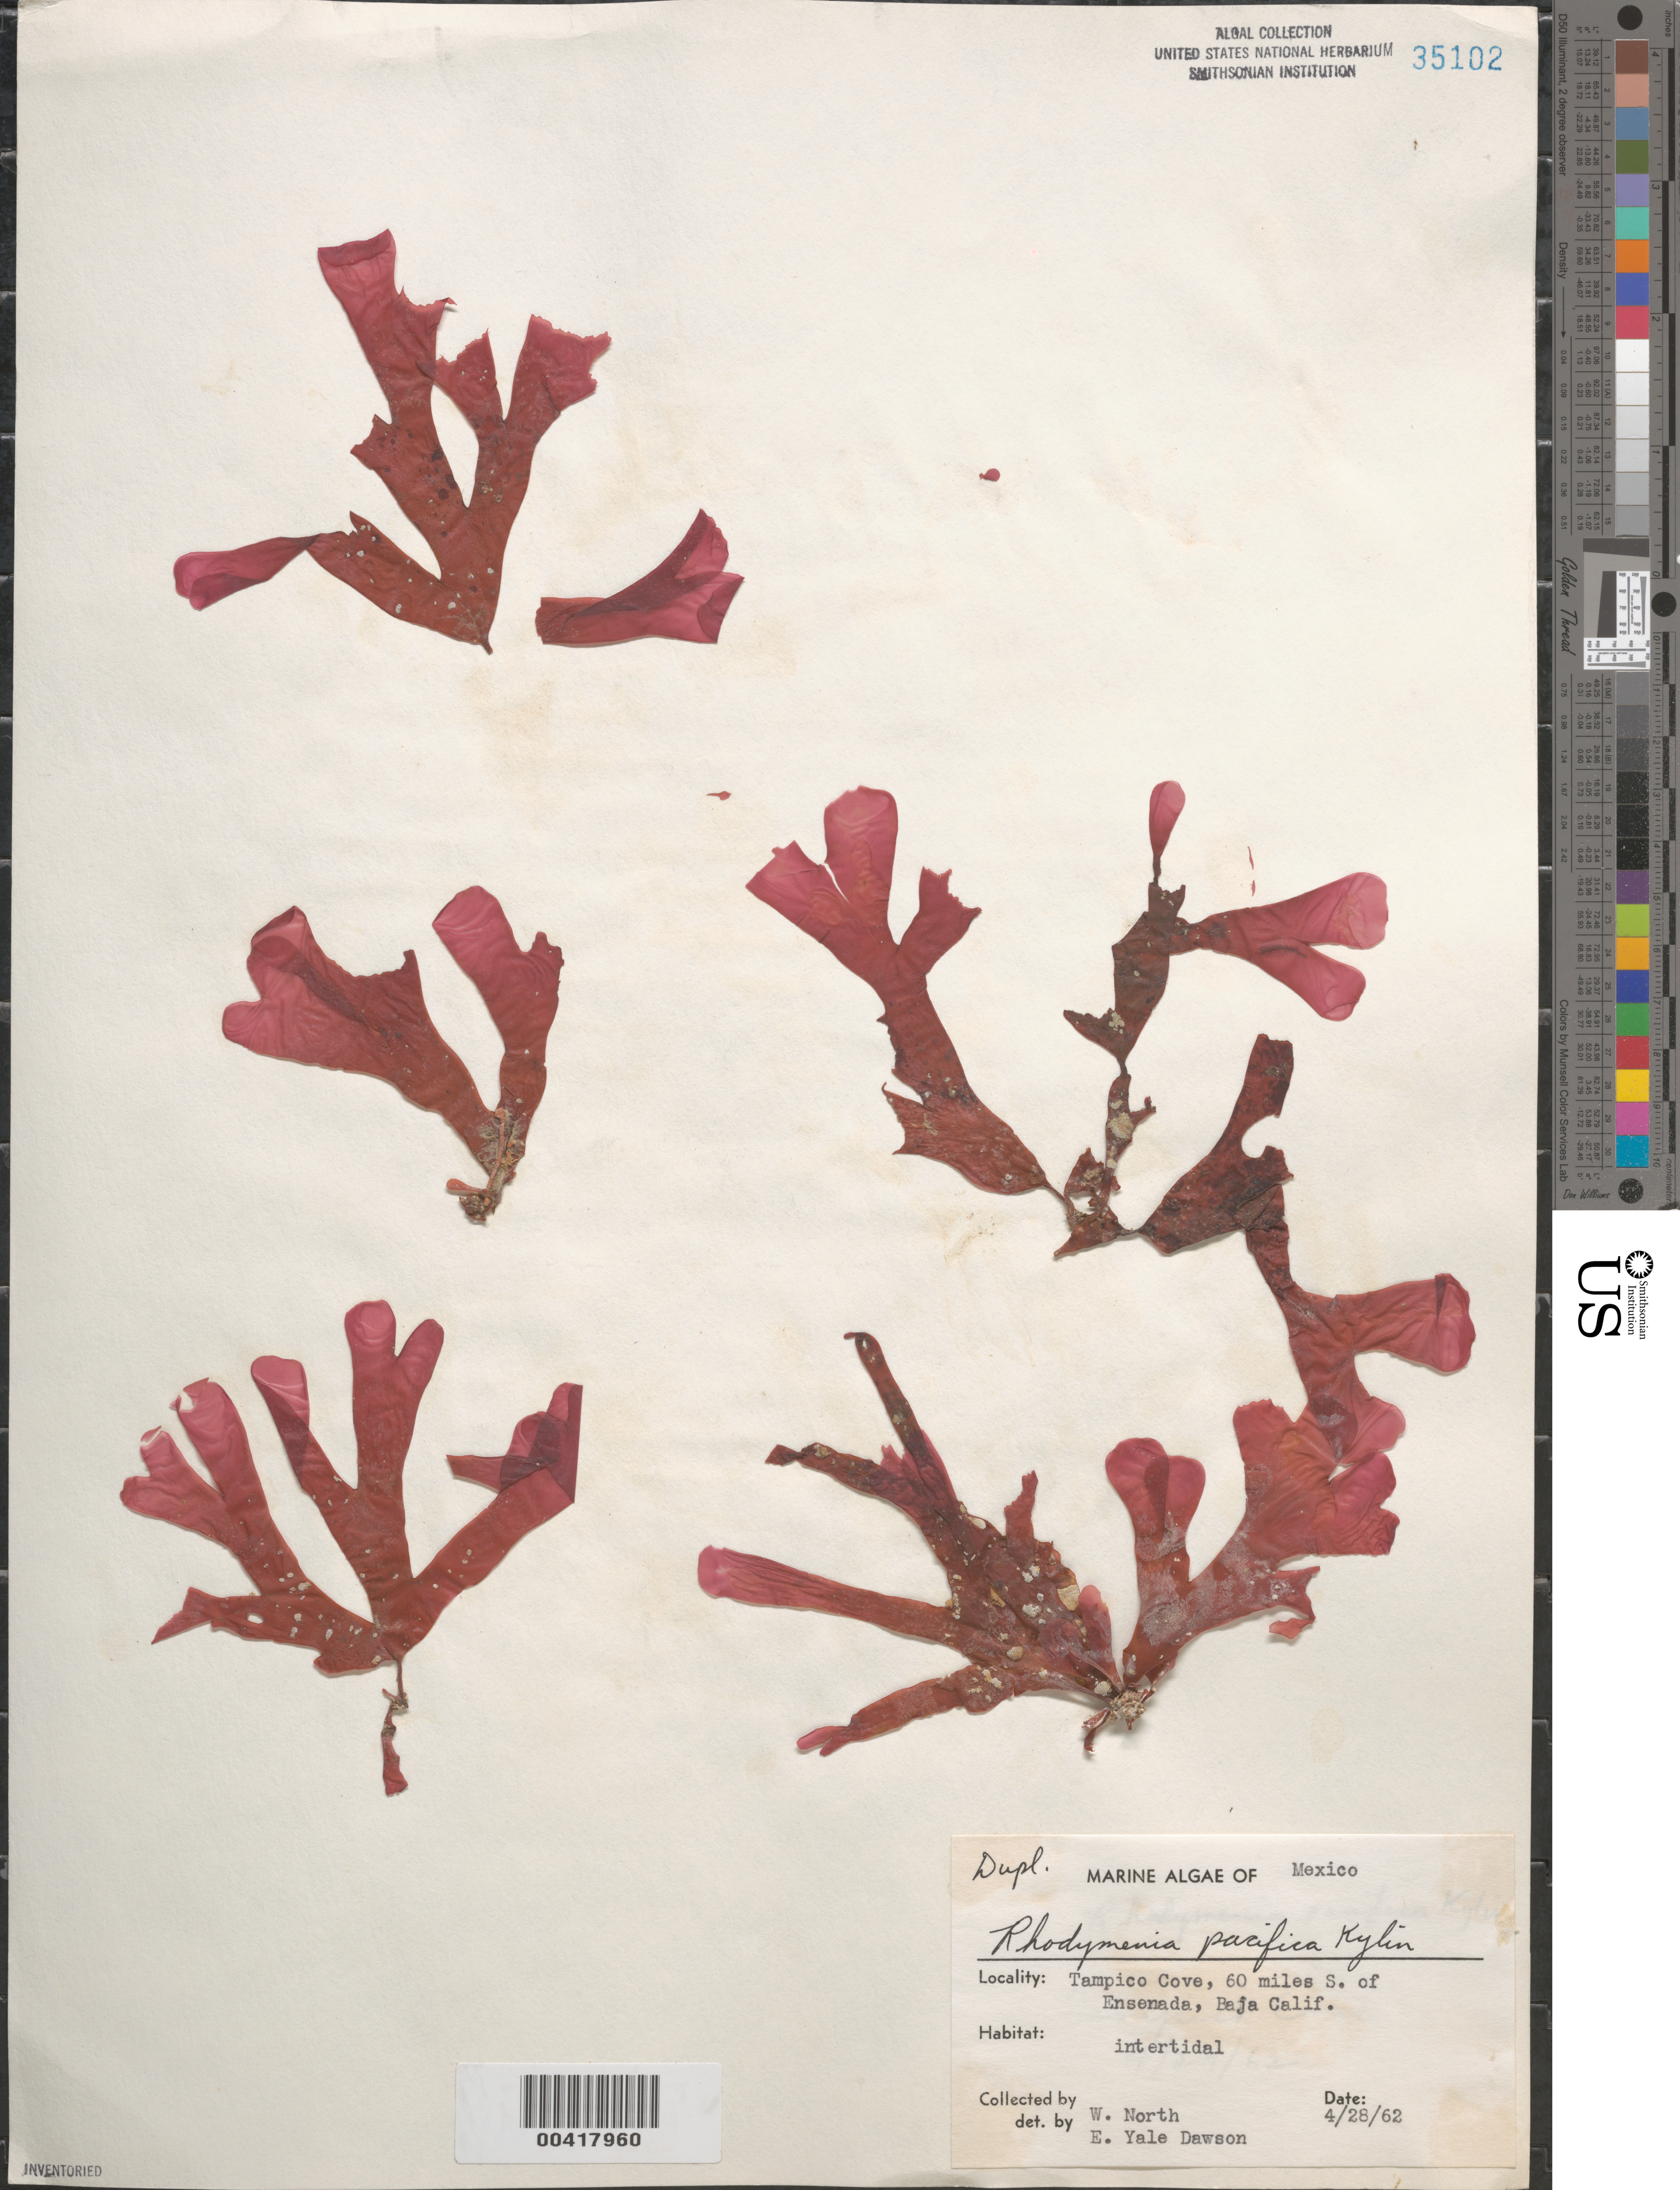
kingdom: Plantae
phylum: Rhodophyta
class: Florideophyceae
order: Rhodymeniales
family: Rhodymeniaceae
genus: Rhodymenia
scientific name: Rhodymenia pacifica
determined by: Dawson, E. Y.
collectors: W. North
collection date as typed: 28 Apr 1962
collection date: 1962-04-28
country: Mexico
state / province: Baja California Norte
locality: Tampico Cove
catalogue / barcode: US 35102